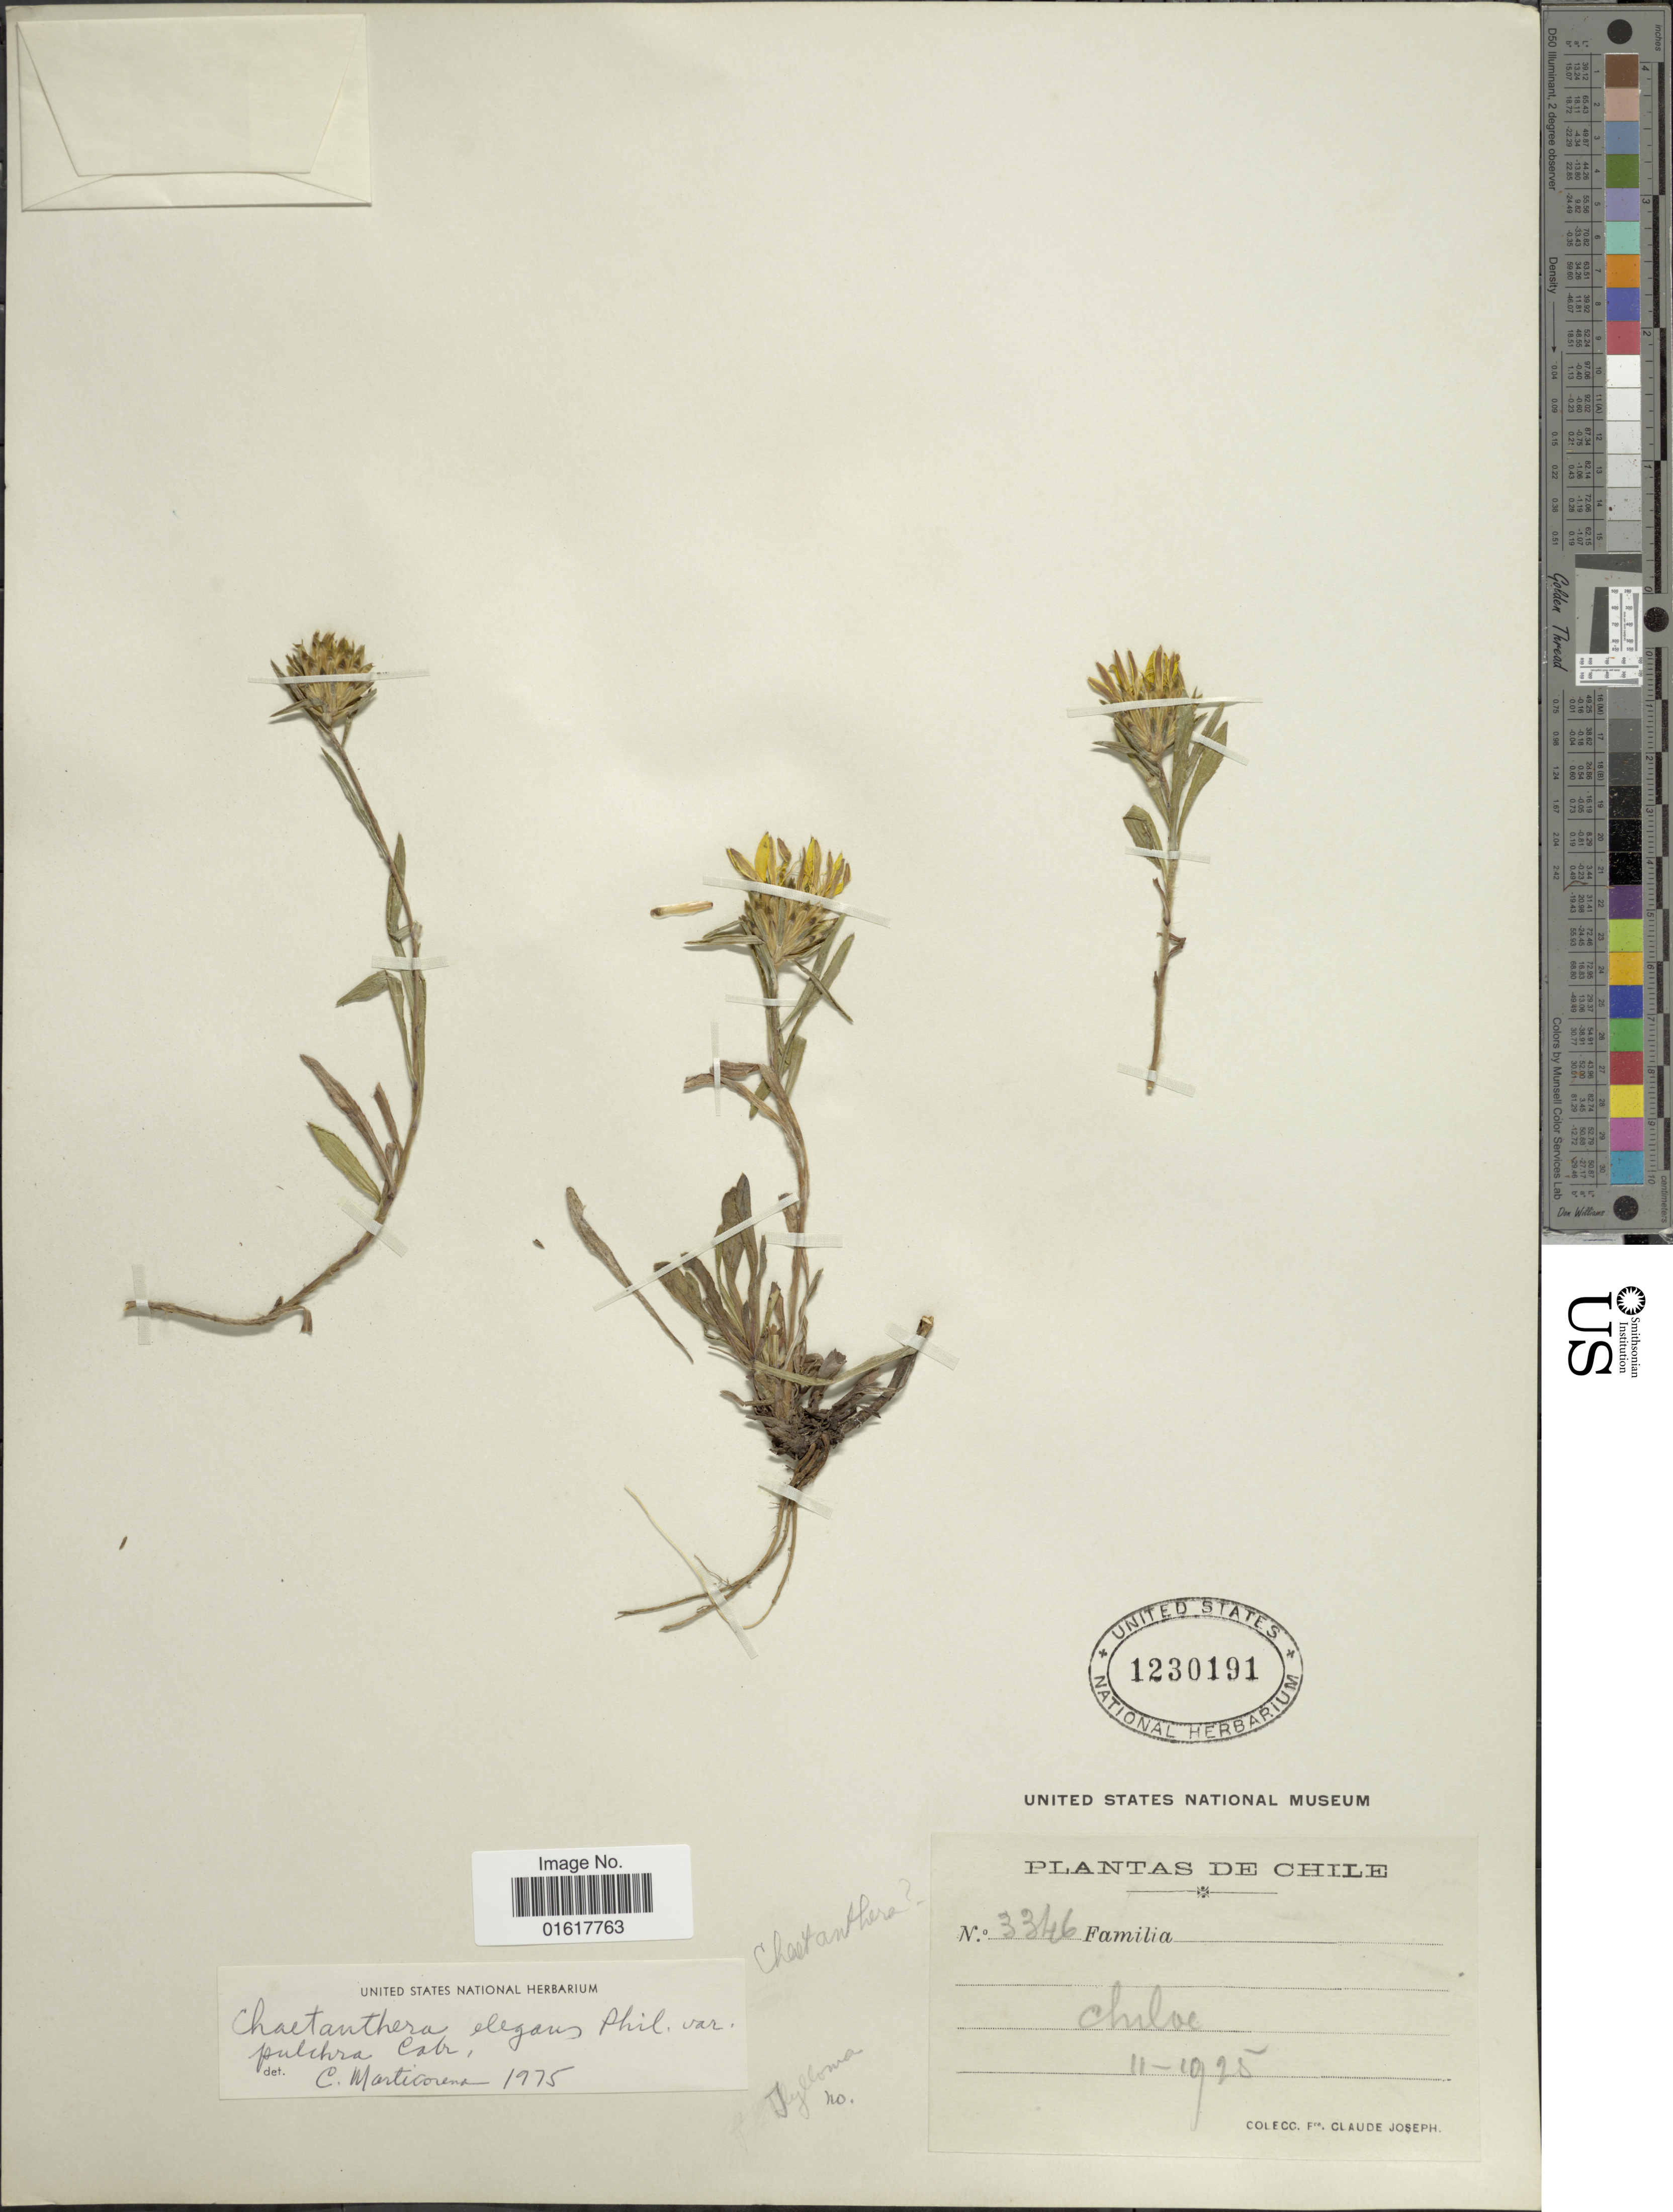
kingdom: Plantae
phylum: Tracheophyta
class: Magnoliopsida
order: Asterales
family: Asteraceae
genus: Chaetanthera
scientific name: Chaetanthera elegans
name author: Phil.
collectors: Bro. Claude-Joseph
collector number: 3346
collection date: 1925-11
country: Chile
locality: Chiloe.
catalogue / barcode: US 1230191